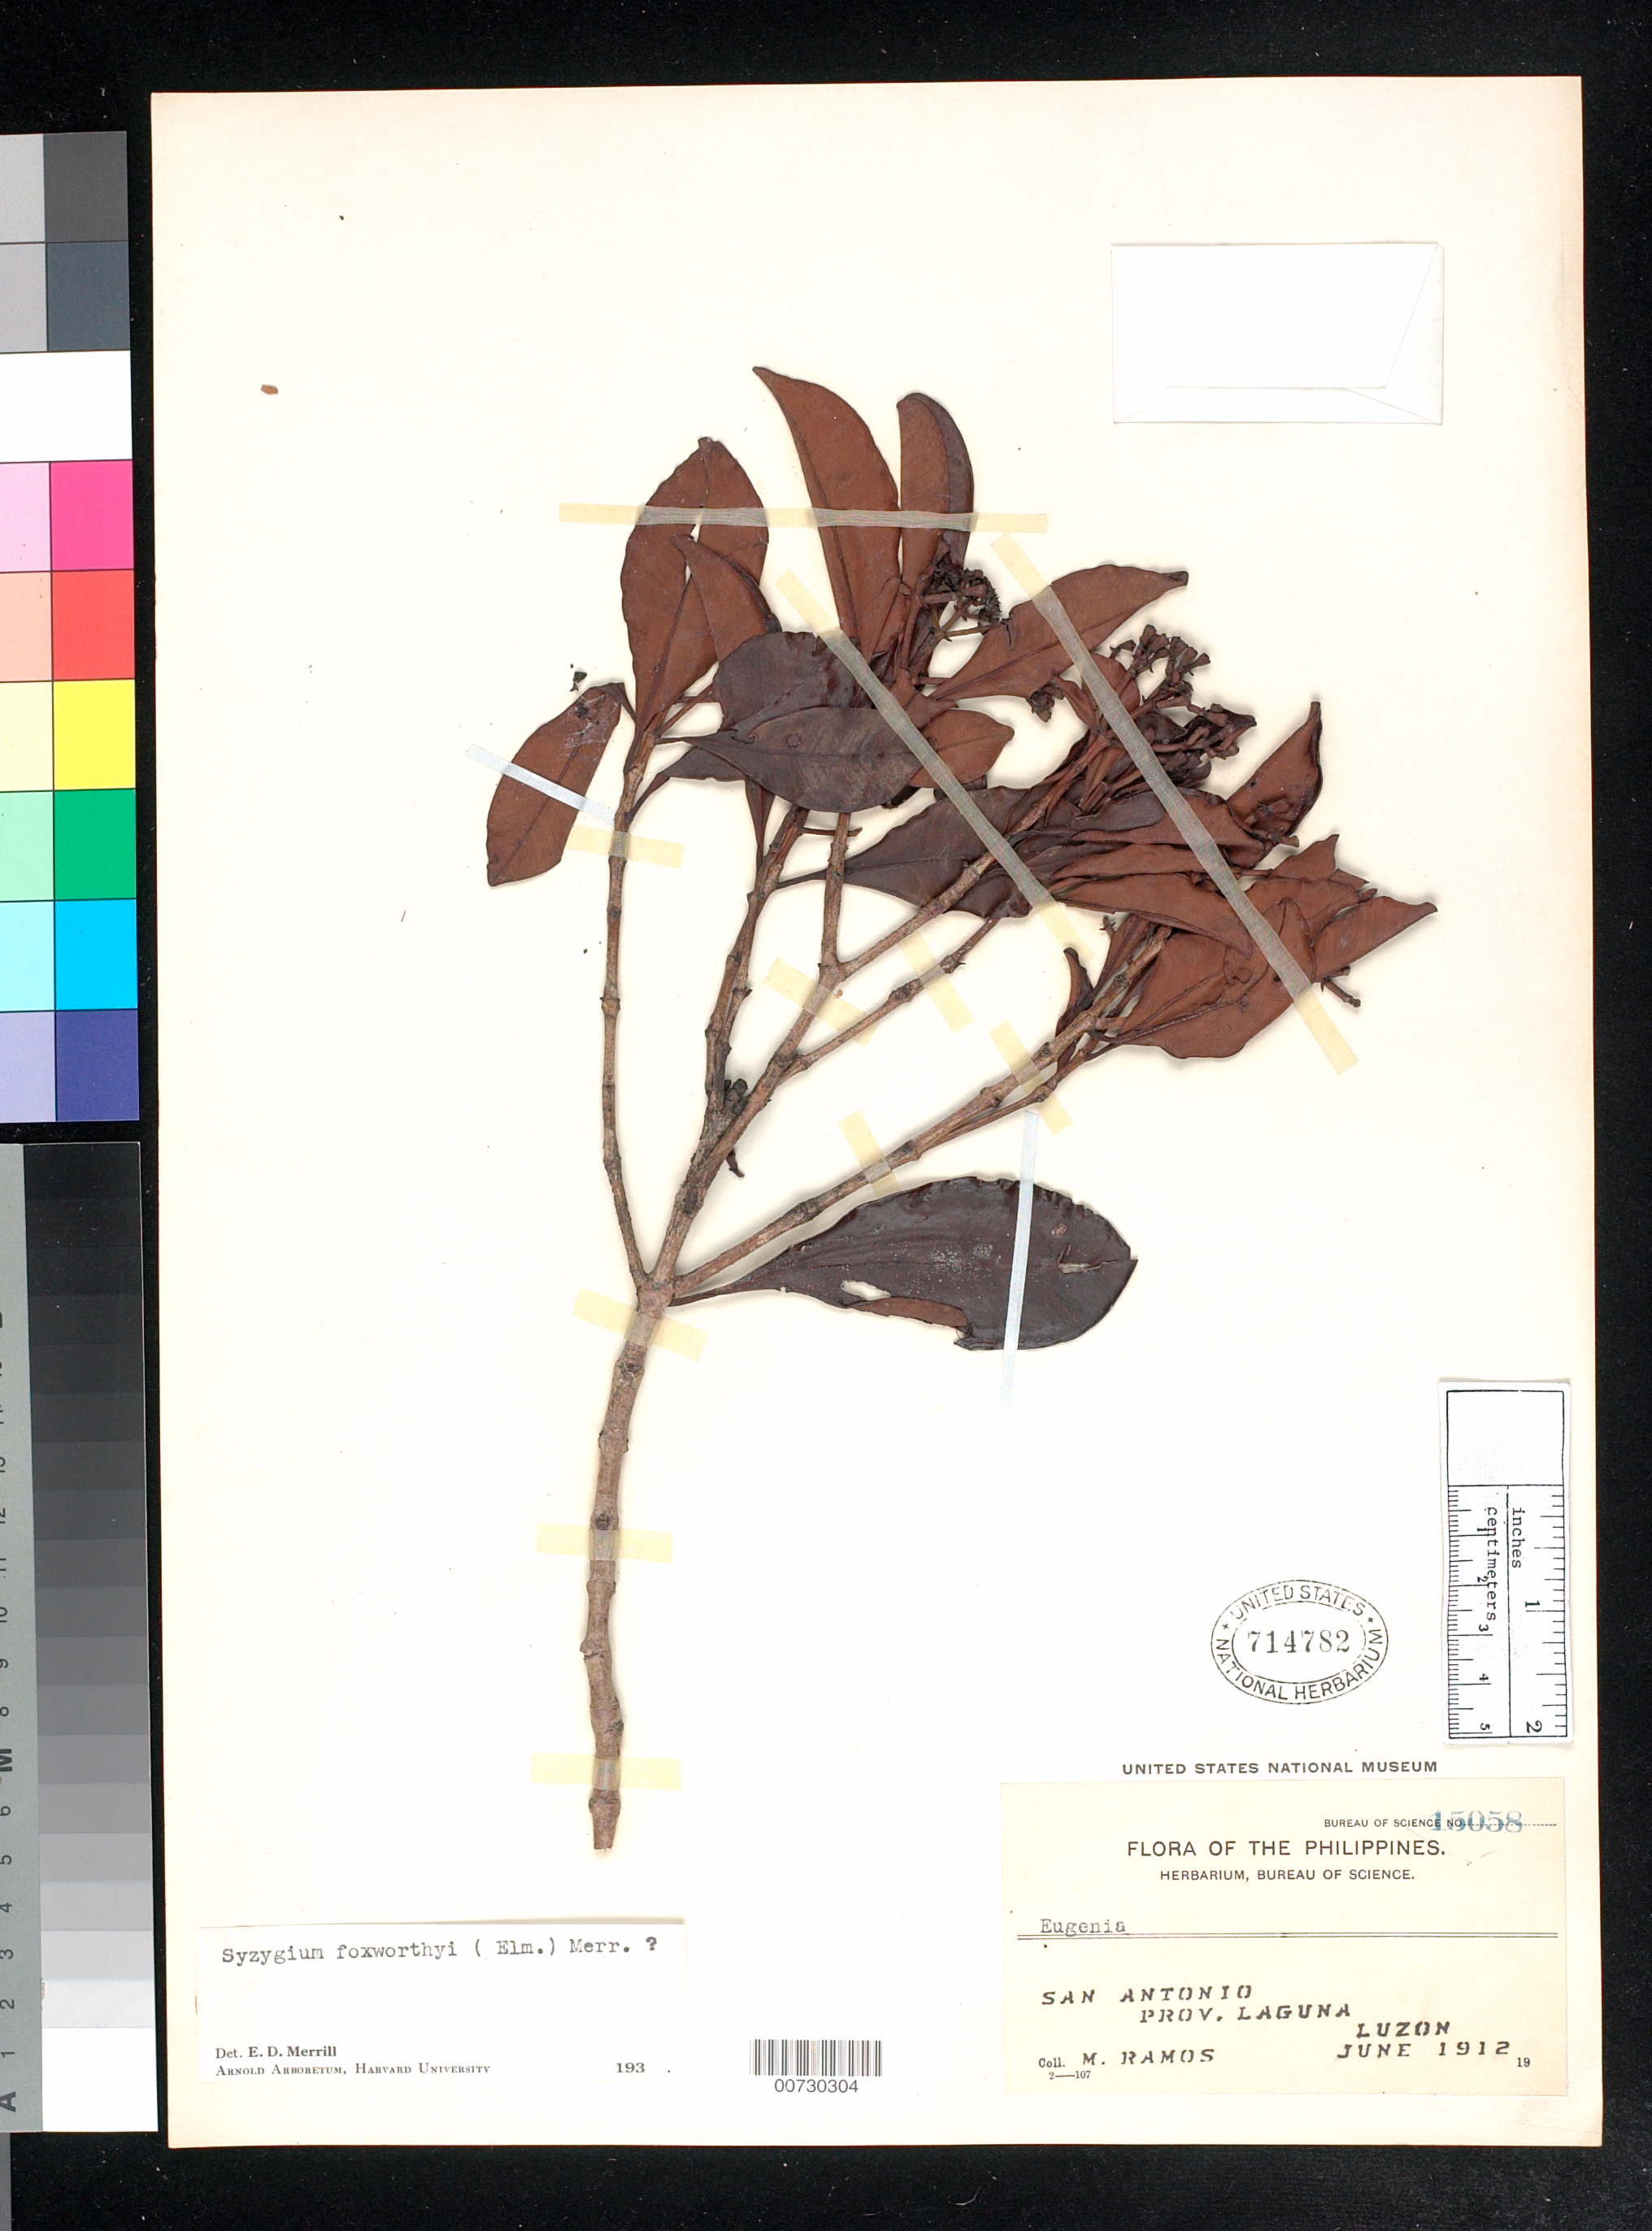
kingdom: Plantae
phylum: Tracheophyta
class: Magnoliopsida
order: Myrtales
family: Myrtaceae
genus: Syzygium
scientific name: Syzygium foxworthyi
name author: (Elmer) Merr.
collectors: M. Ramos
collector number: Bur. Sci. 15058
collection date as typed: Jun 1912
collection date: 1912-06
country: Philippines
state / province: Calabarzon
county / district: Laguna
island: Luzon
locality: San Antonio.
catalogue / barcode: US 714782